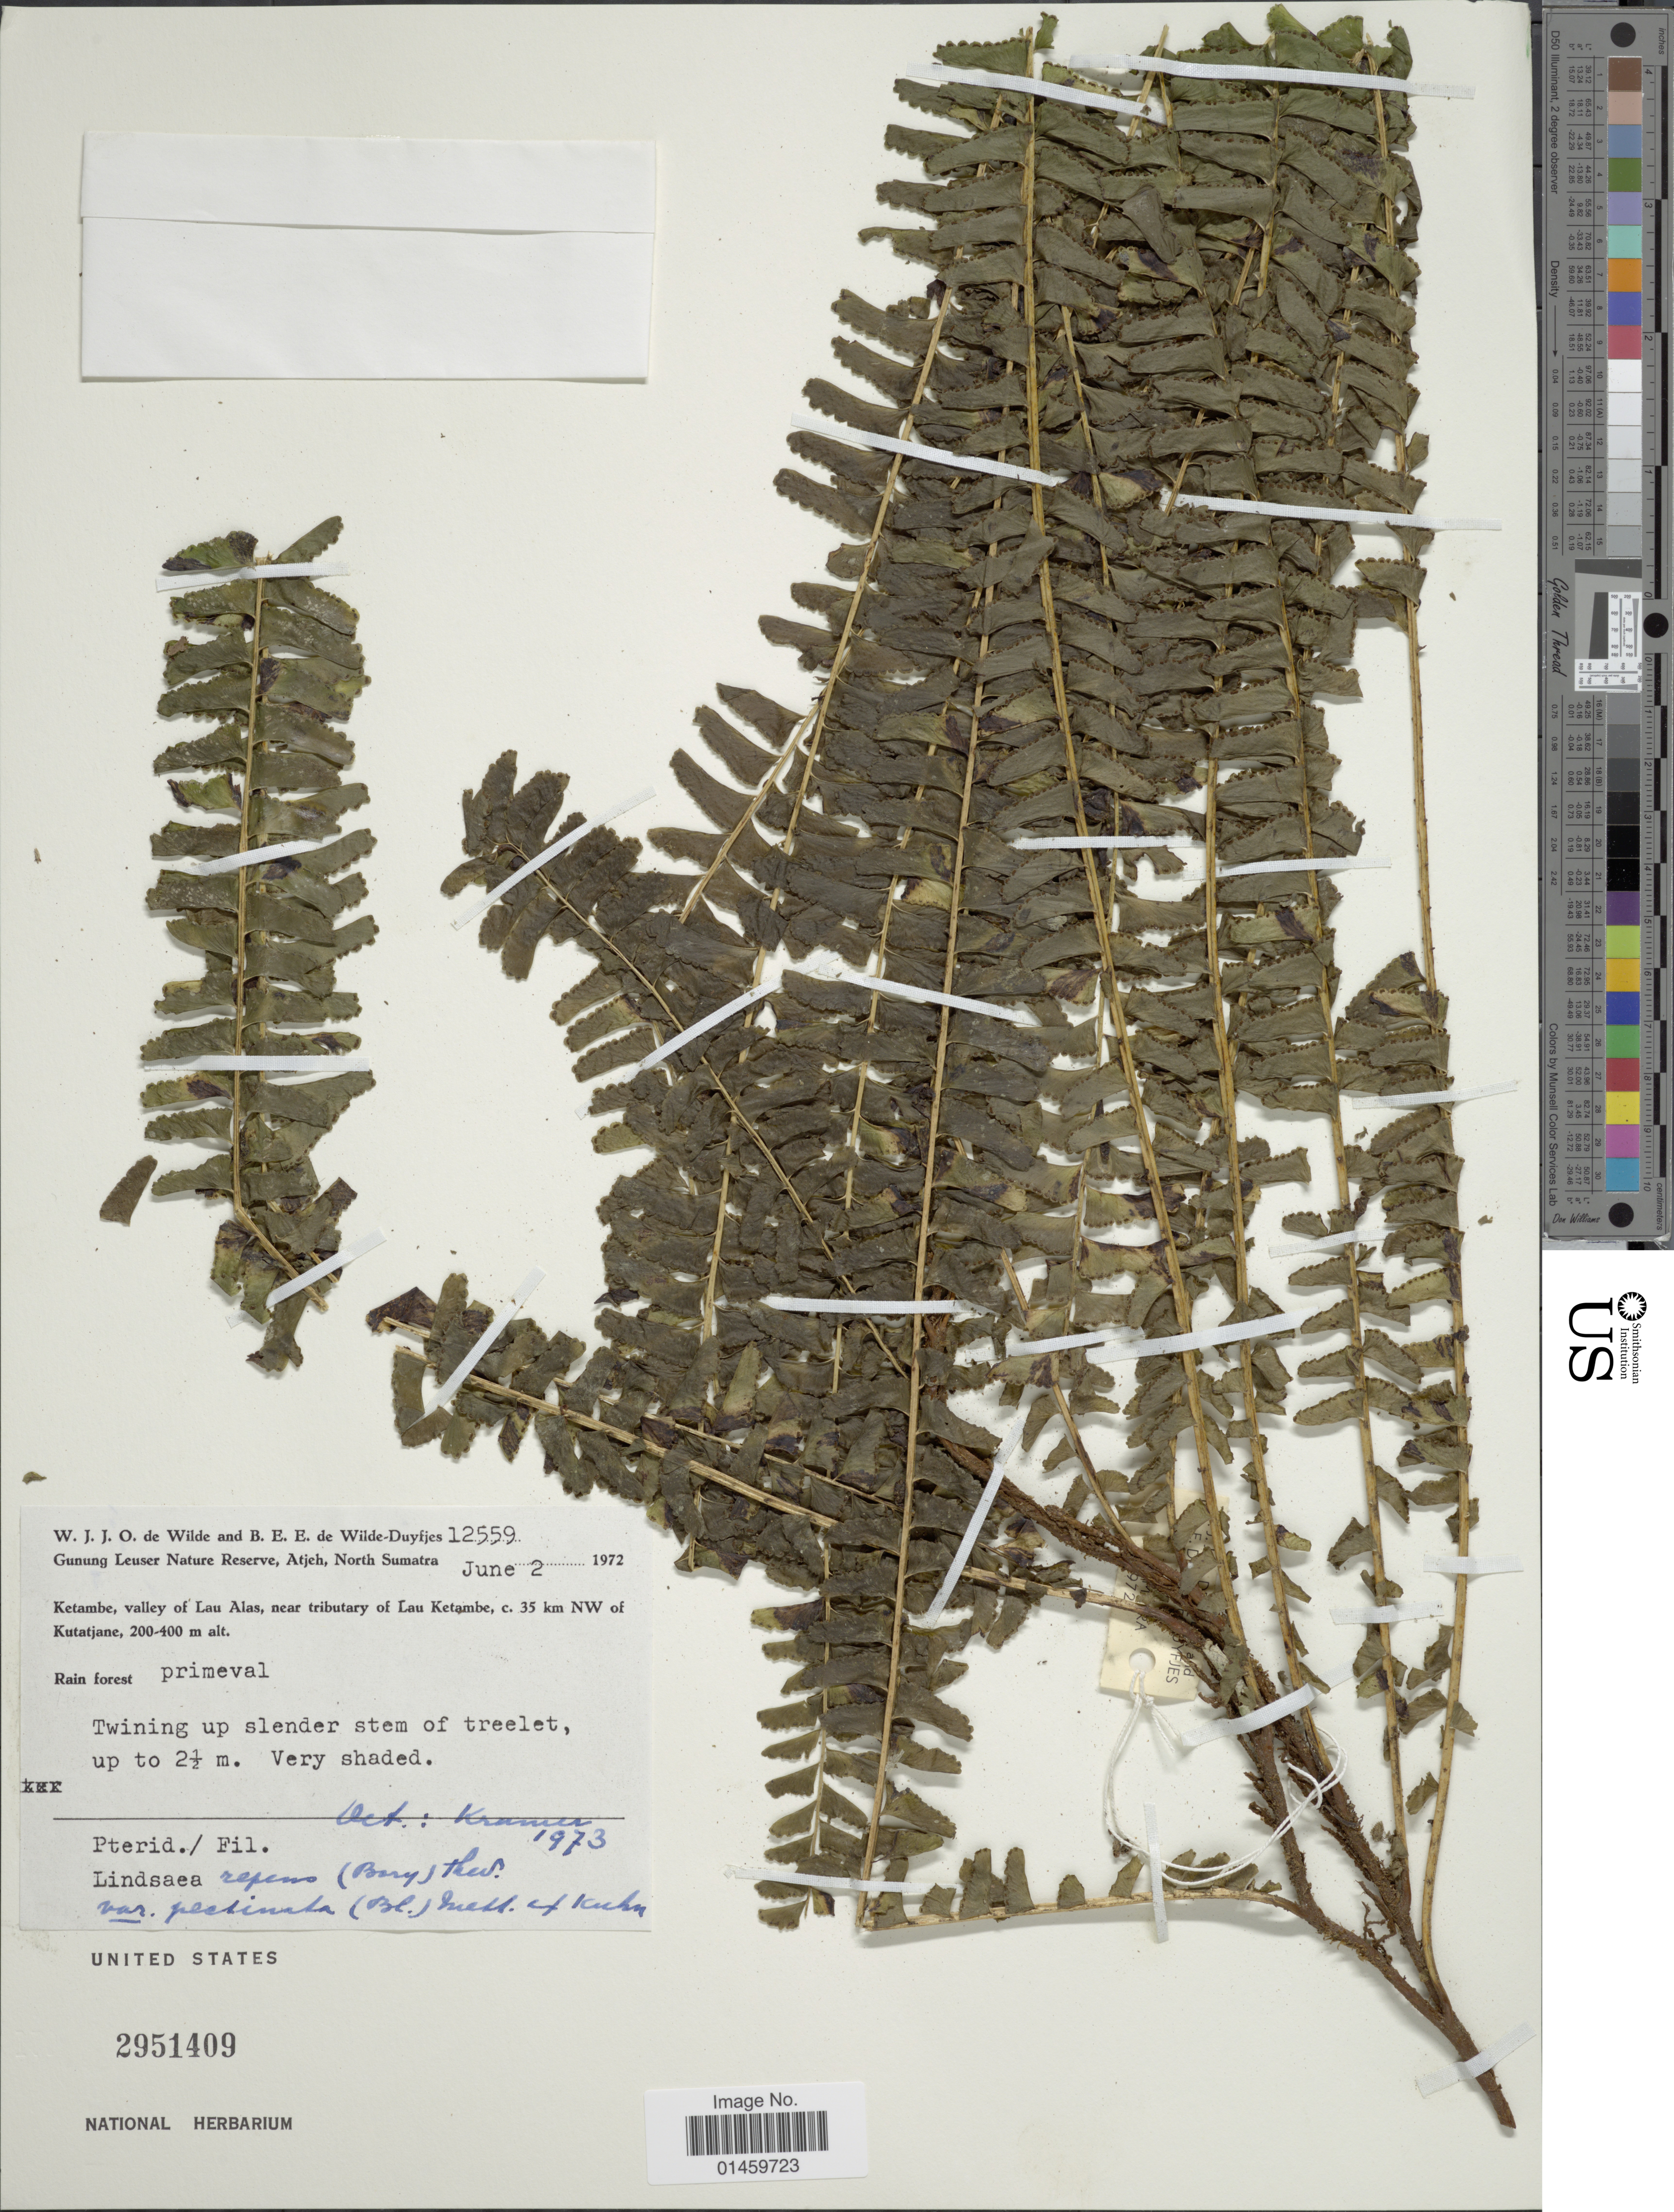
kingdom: Plantae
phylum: Tracheophyta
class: Polypodiopsida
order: Polypodiales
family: Lindsaeaceae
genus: Lindsaea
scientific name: Lindsaea repens var. pectinata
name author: (Blume) Mett.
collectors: W. J. de Wilde & B. E. de Wilde-Duyfjes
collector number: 12559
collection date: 1972-06-02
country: Indonesia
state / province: Sumatra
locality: Gunung Leuser Nature Reserve, Atjeh, North Sumatra. Ketambe, valley of Lau Alas, near tributary of Lau Ketambe, c. 35 km NW of Kutatjane.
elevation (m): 200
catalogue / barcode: US 2951409